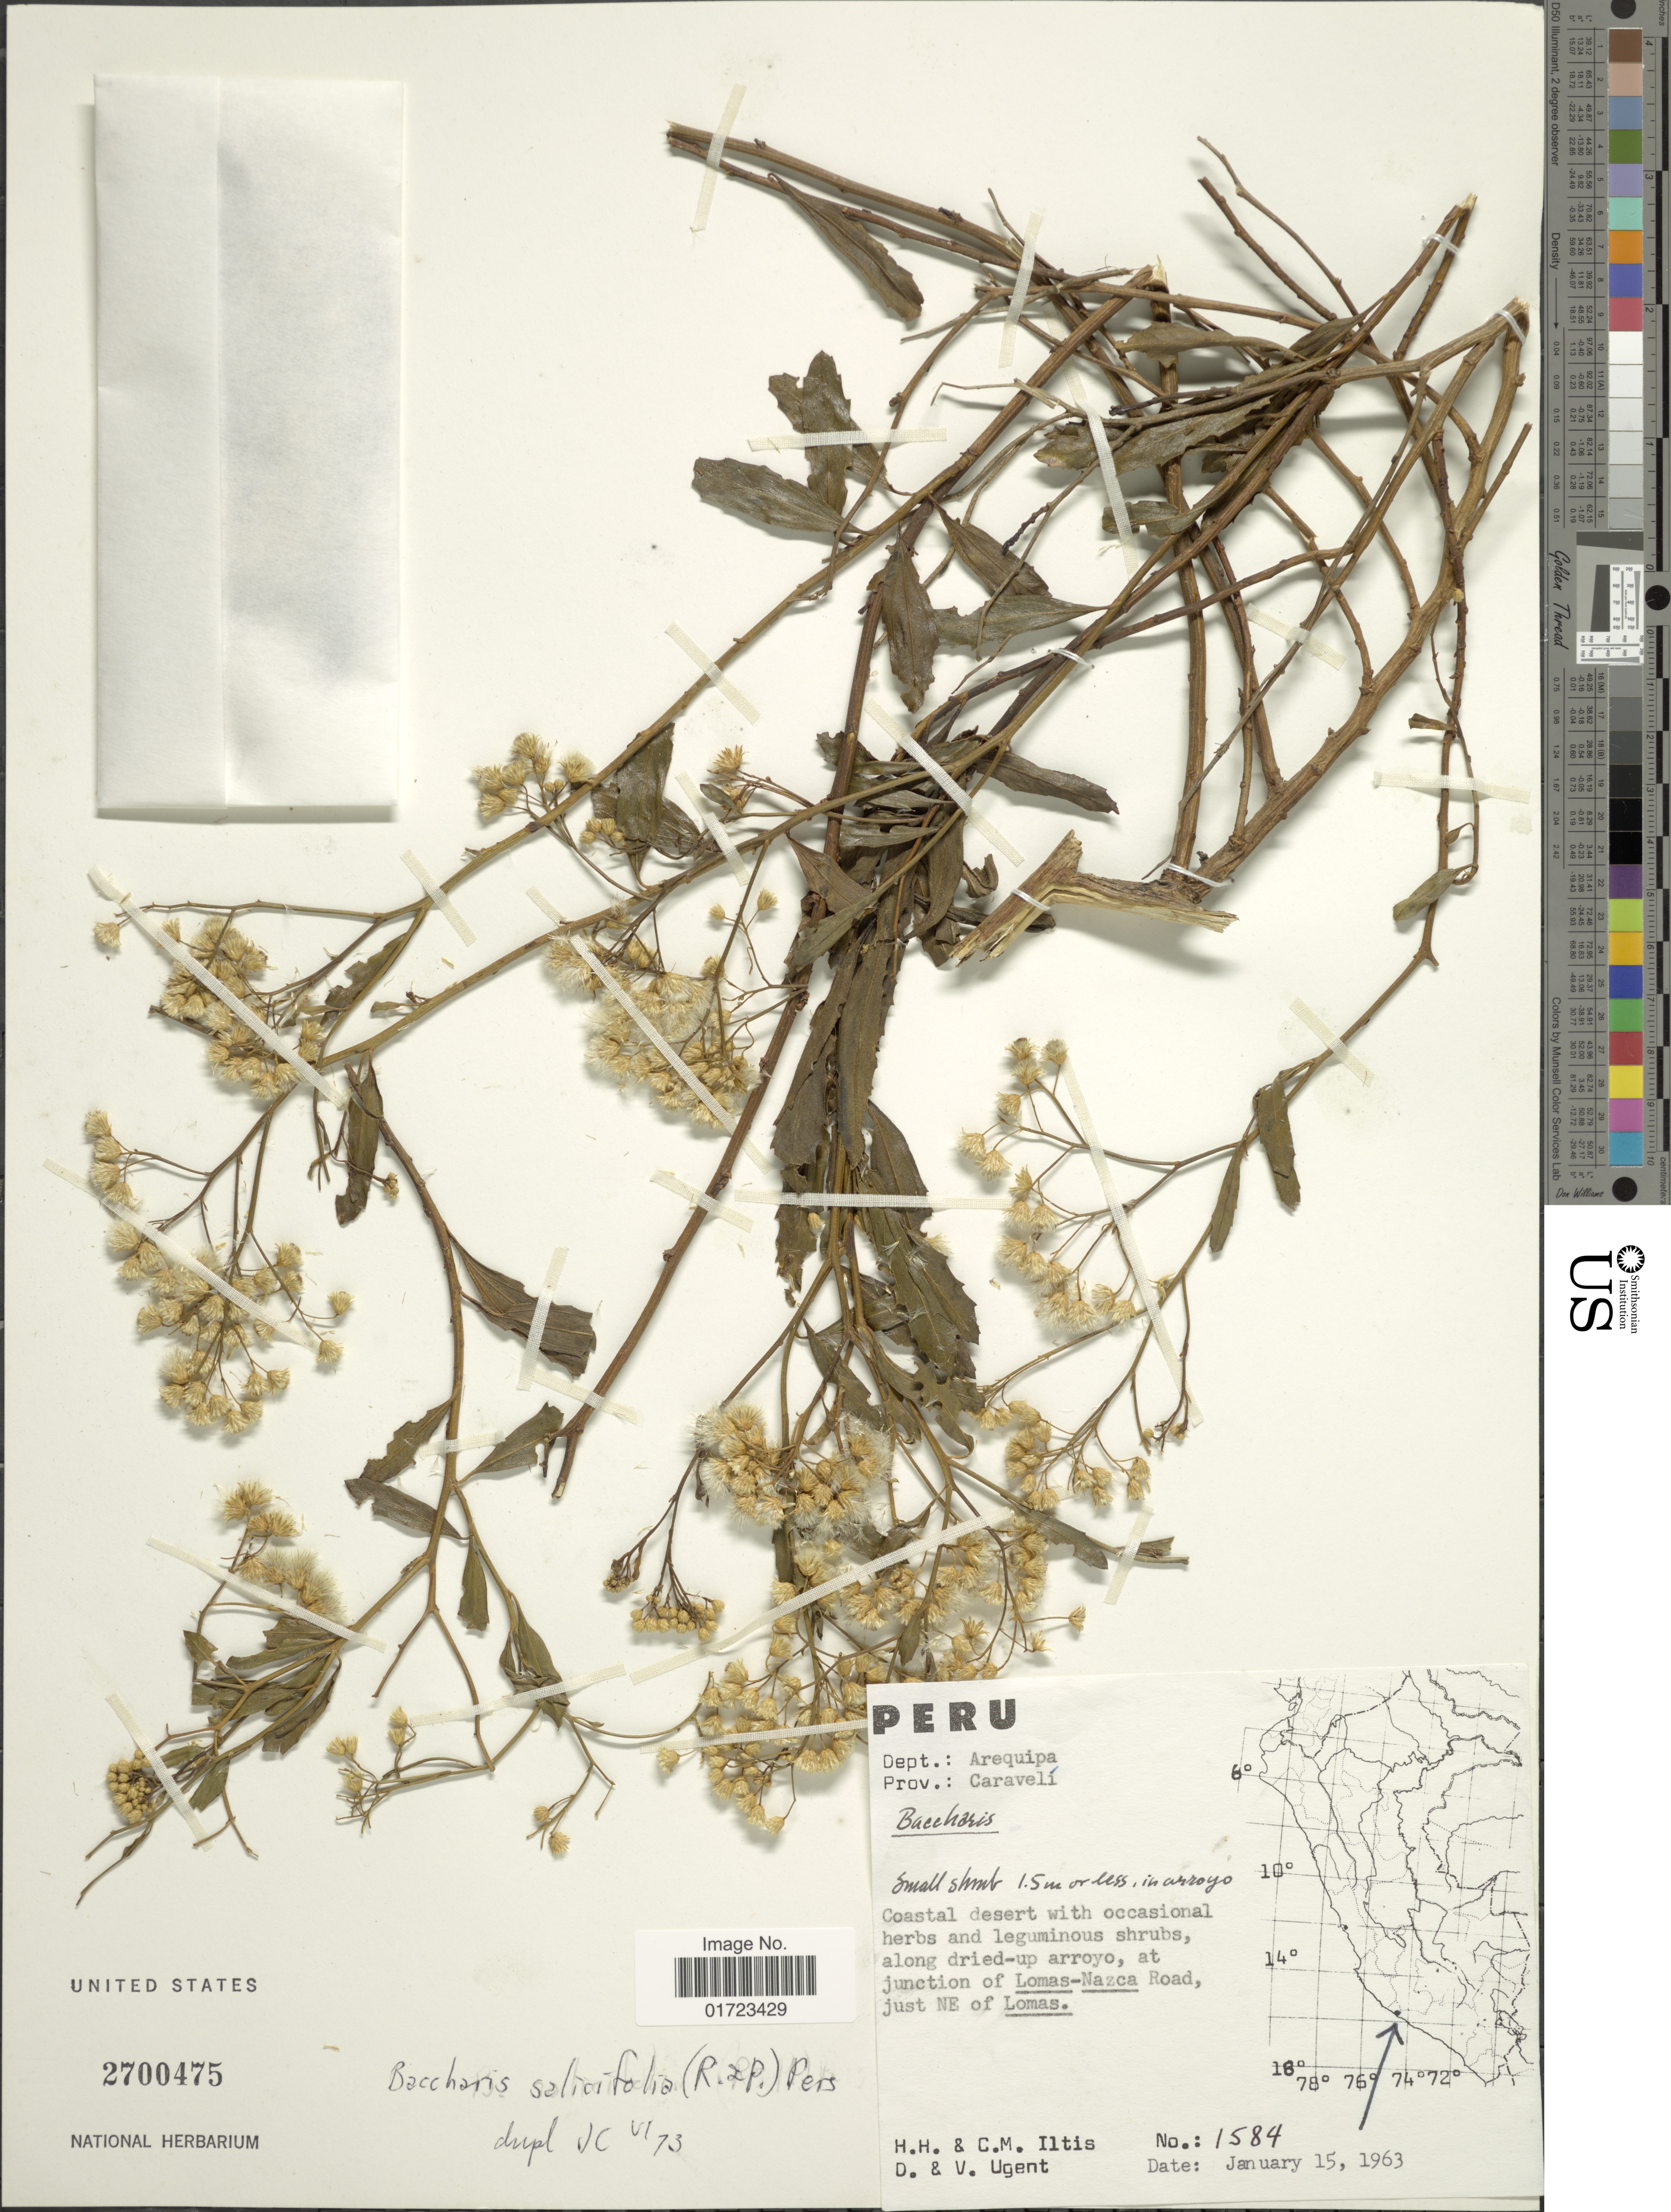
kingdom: Plantae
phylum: Tracheophyta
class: Magnoliopsida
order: Asterales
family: Asteraceae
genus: Baccharis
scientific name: Baccharis salicifolia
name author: (Ruiz & Pav.) Pers.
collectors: H. H. Iltis, C. M Iltis, D. Ugent & V. Ugent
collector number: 1584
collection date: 1963-01-15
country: Peru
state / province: Arequipa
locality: Peru, Dept.: Arequipa, Prov.: Caraveli. at junction of Lomas-Nazca Road, just NE of Lomas.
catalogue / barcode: US 2700475